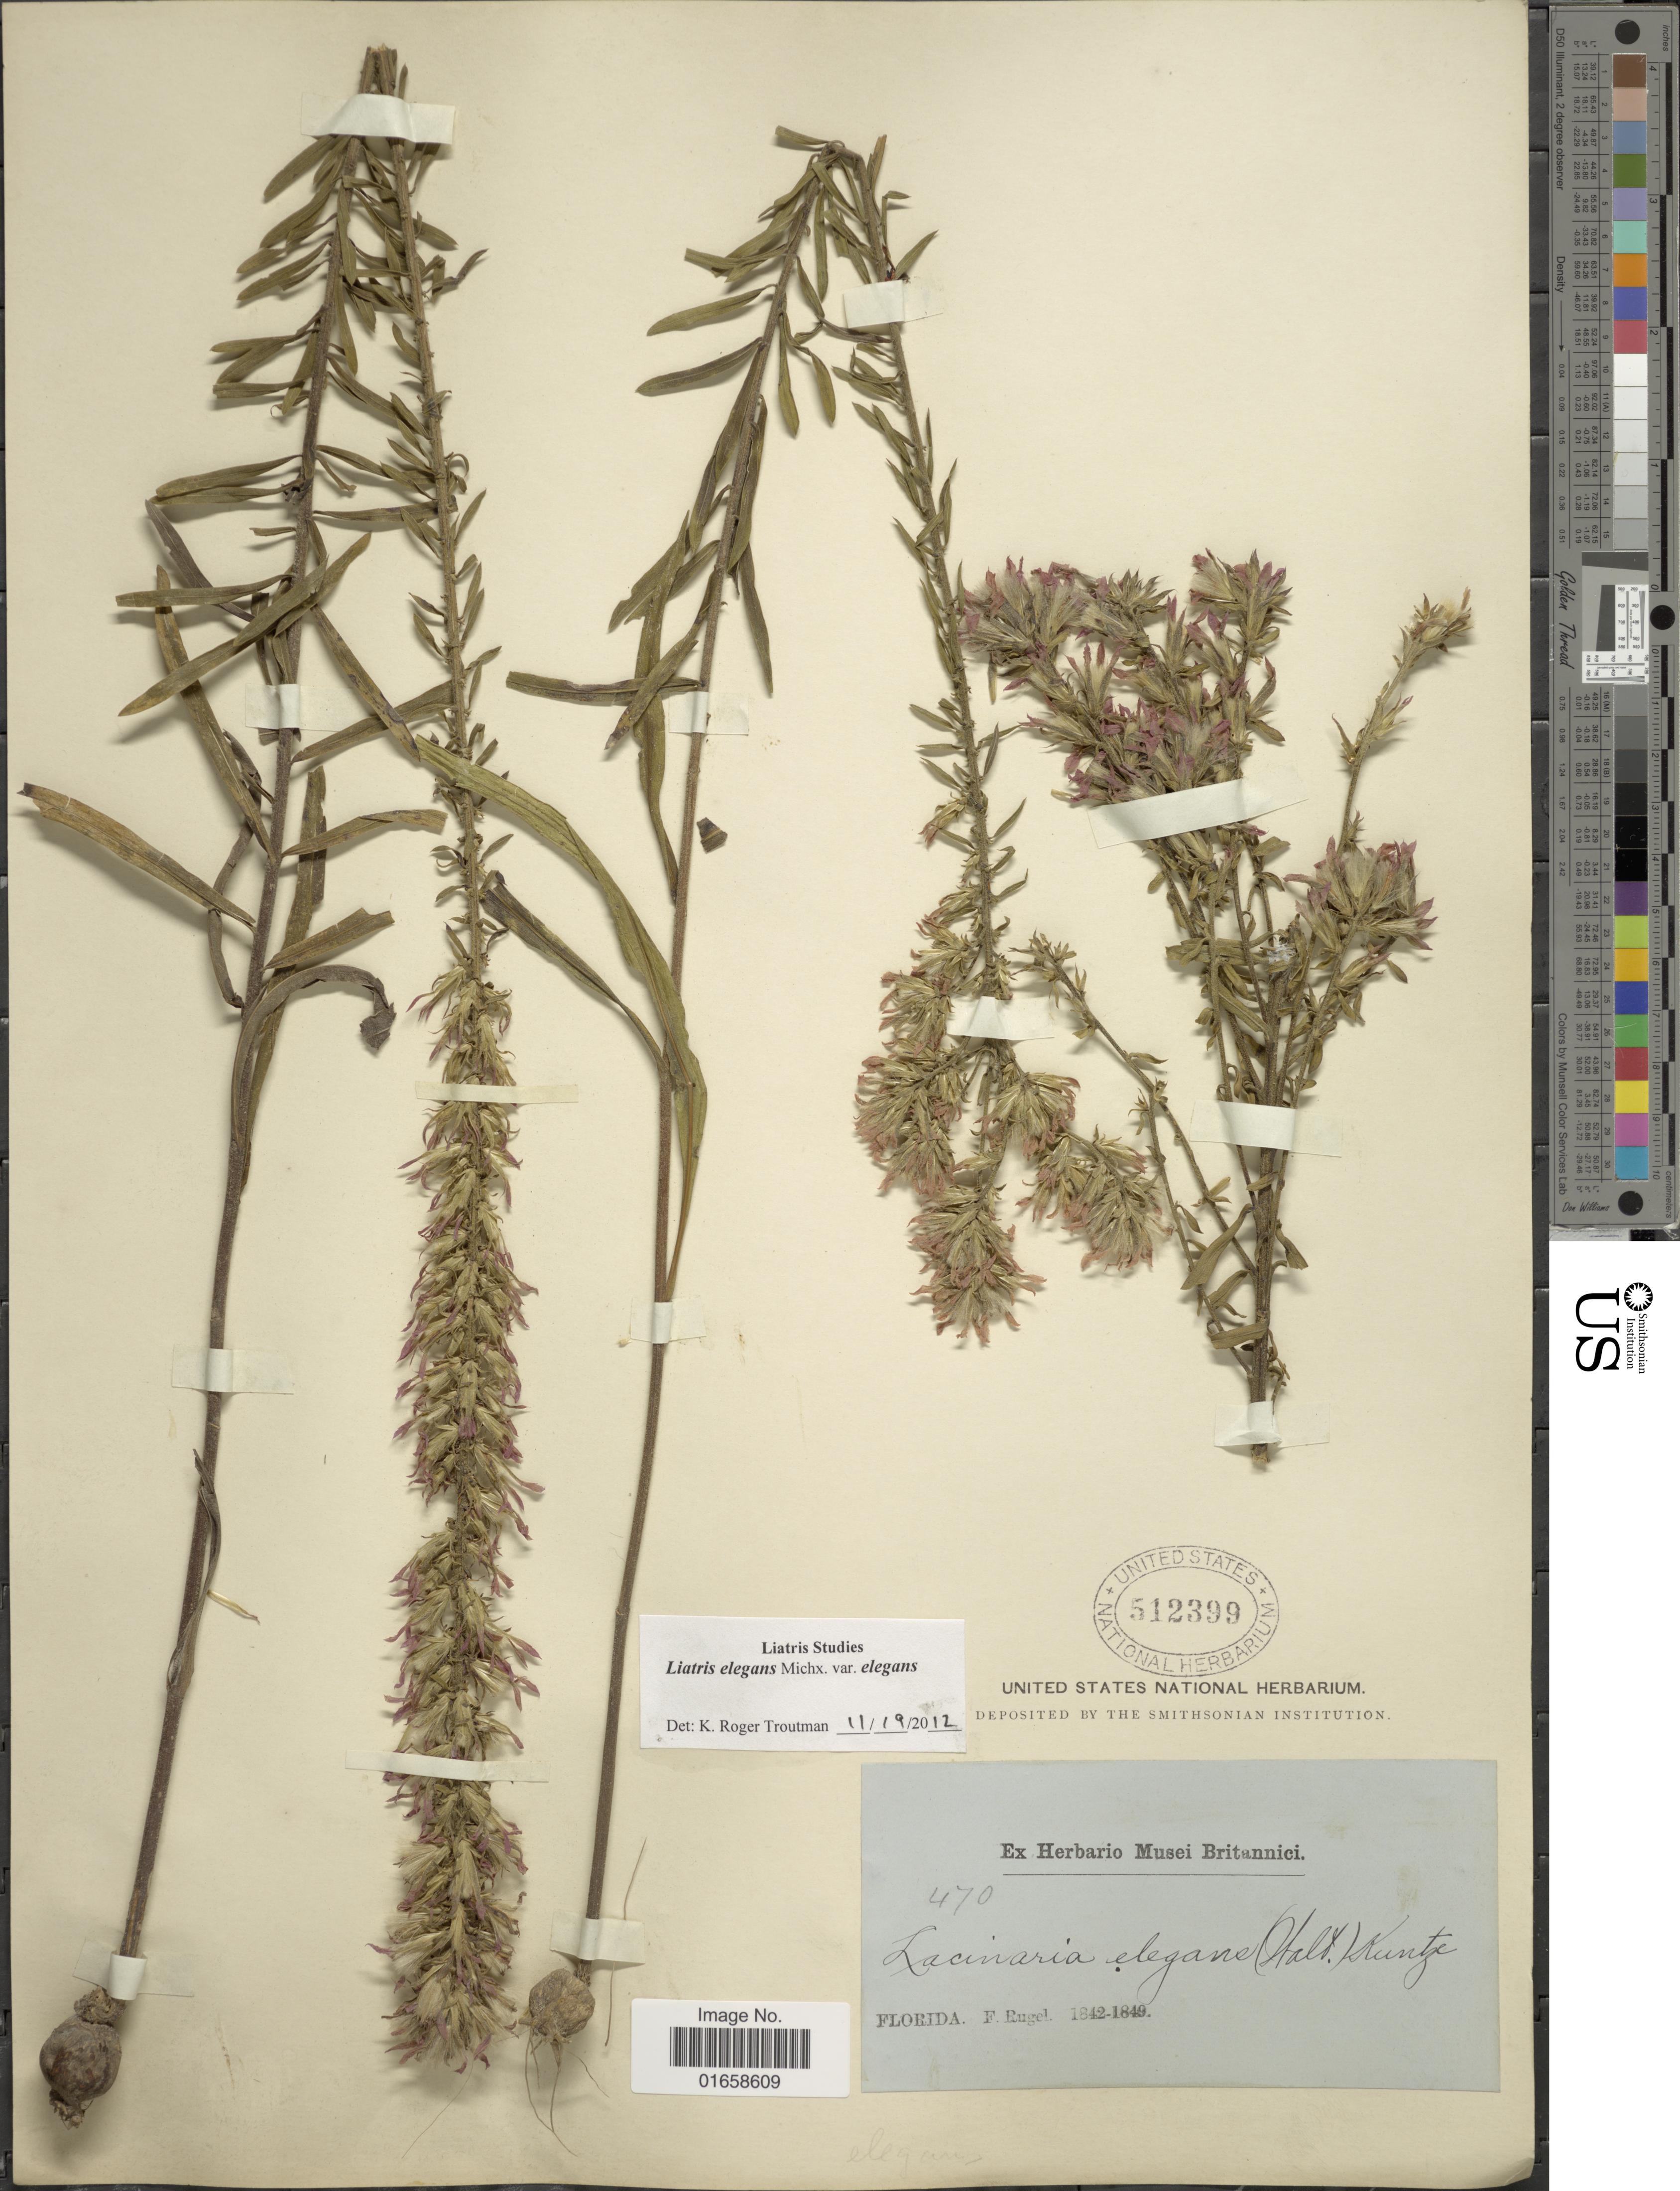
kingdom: Plantae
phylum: Tracheophyta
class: Magnoliopsida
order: Asterales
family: Asteraceae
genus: Liatris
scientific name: Liatris elegans var. elegans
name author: (Walter) Michx.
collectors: F. Rugel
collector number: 470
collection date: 1842/1849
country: United States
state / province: Florida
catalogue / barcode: US 512399